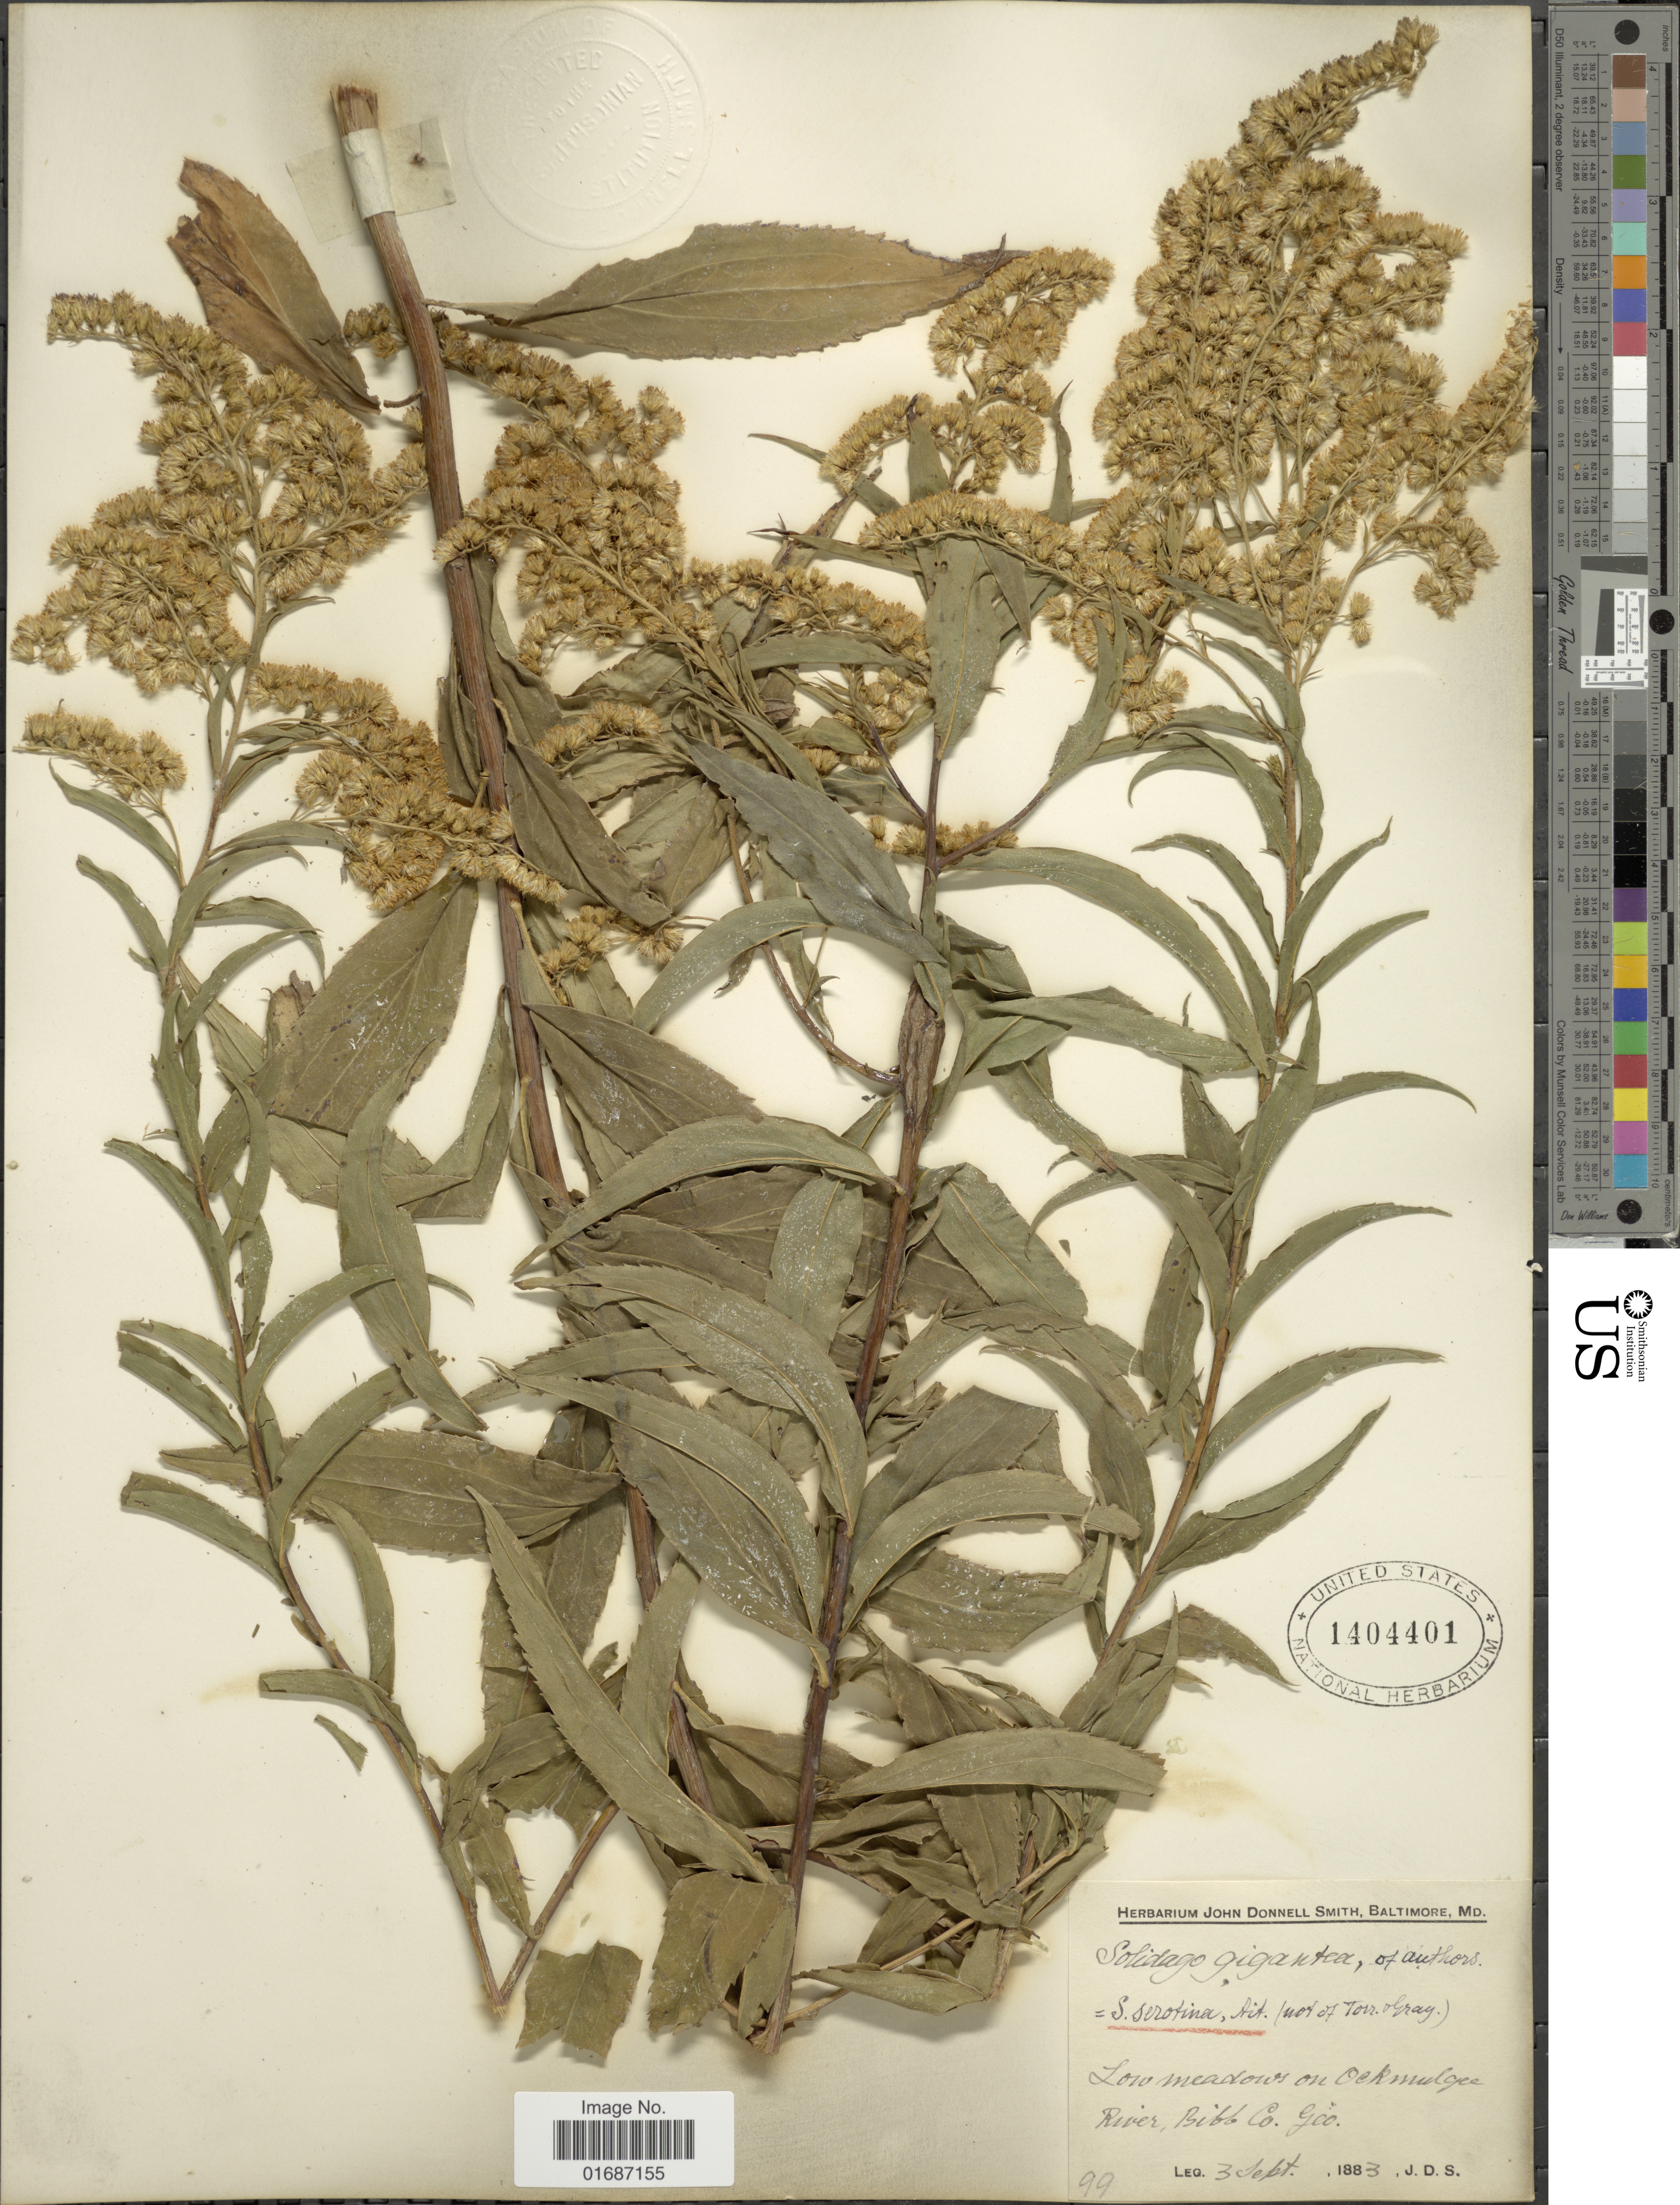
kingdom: Plantae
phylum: Tracheophyta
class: Magnoliopsida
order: Asterales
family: Asteraceae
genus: Solidago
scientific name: Solidago gigantea var. leiophylla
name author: Fernald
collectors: J. Donnell Smith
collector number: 99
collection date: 1883-09-03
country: United States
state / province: Georgia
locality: Low meadow on Ockmudlgee River, Bibb Co.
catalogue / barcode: US 1404401